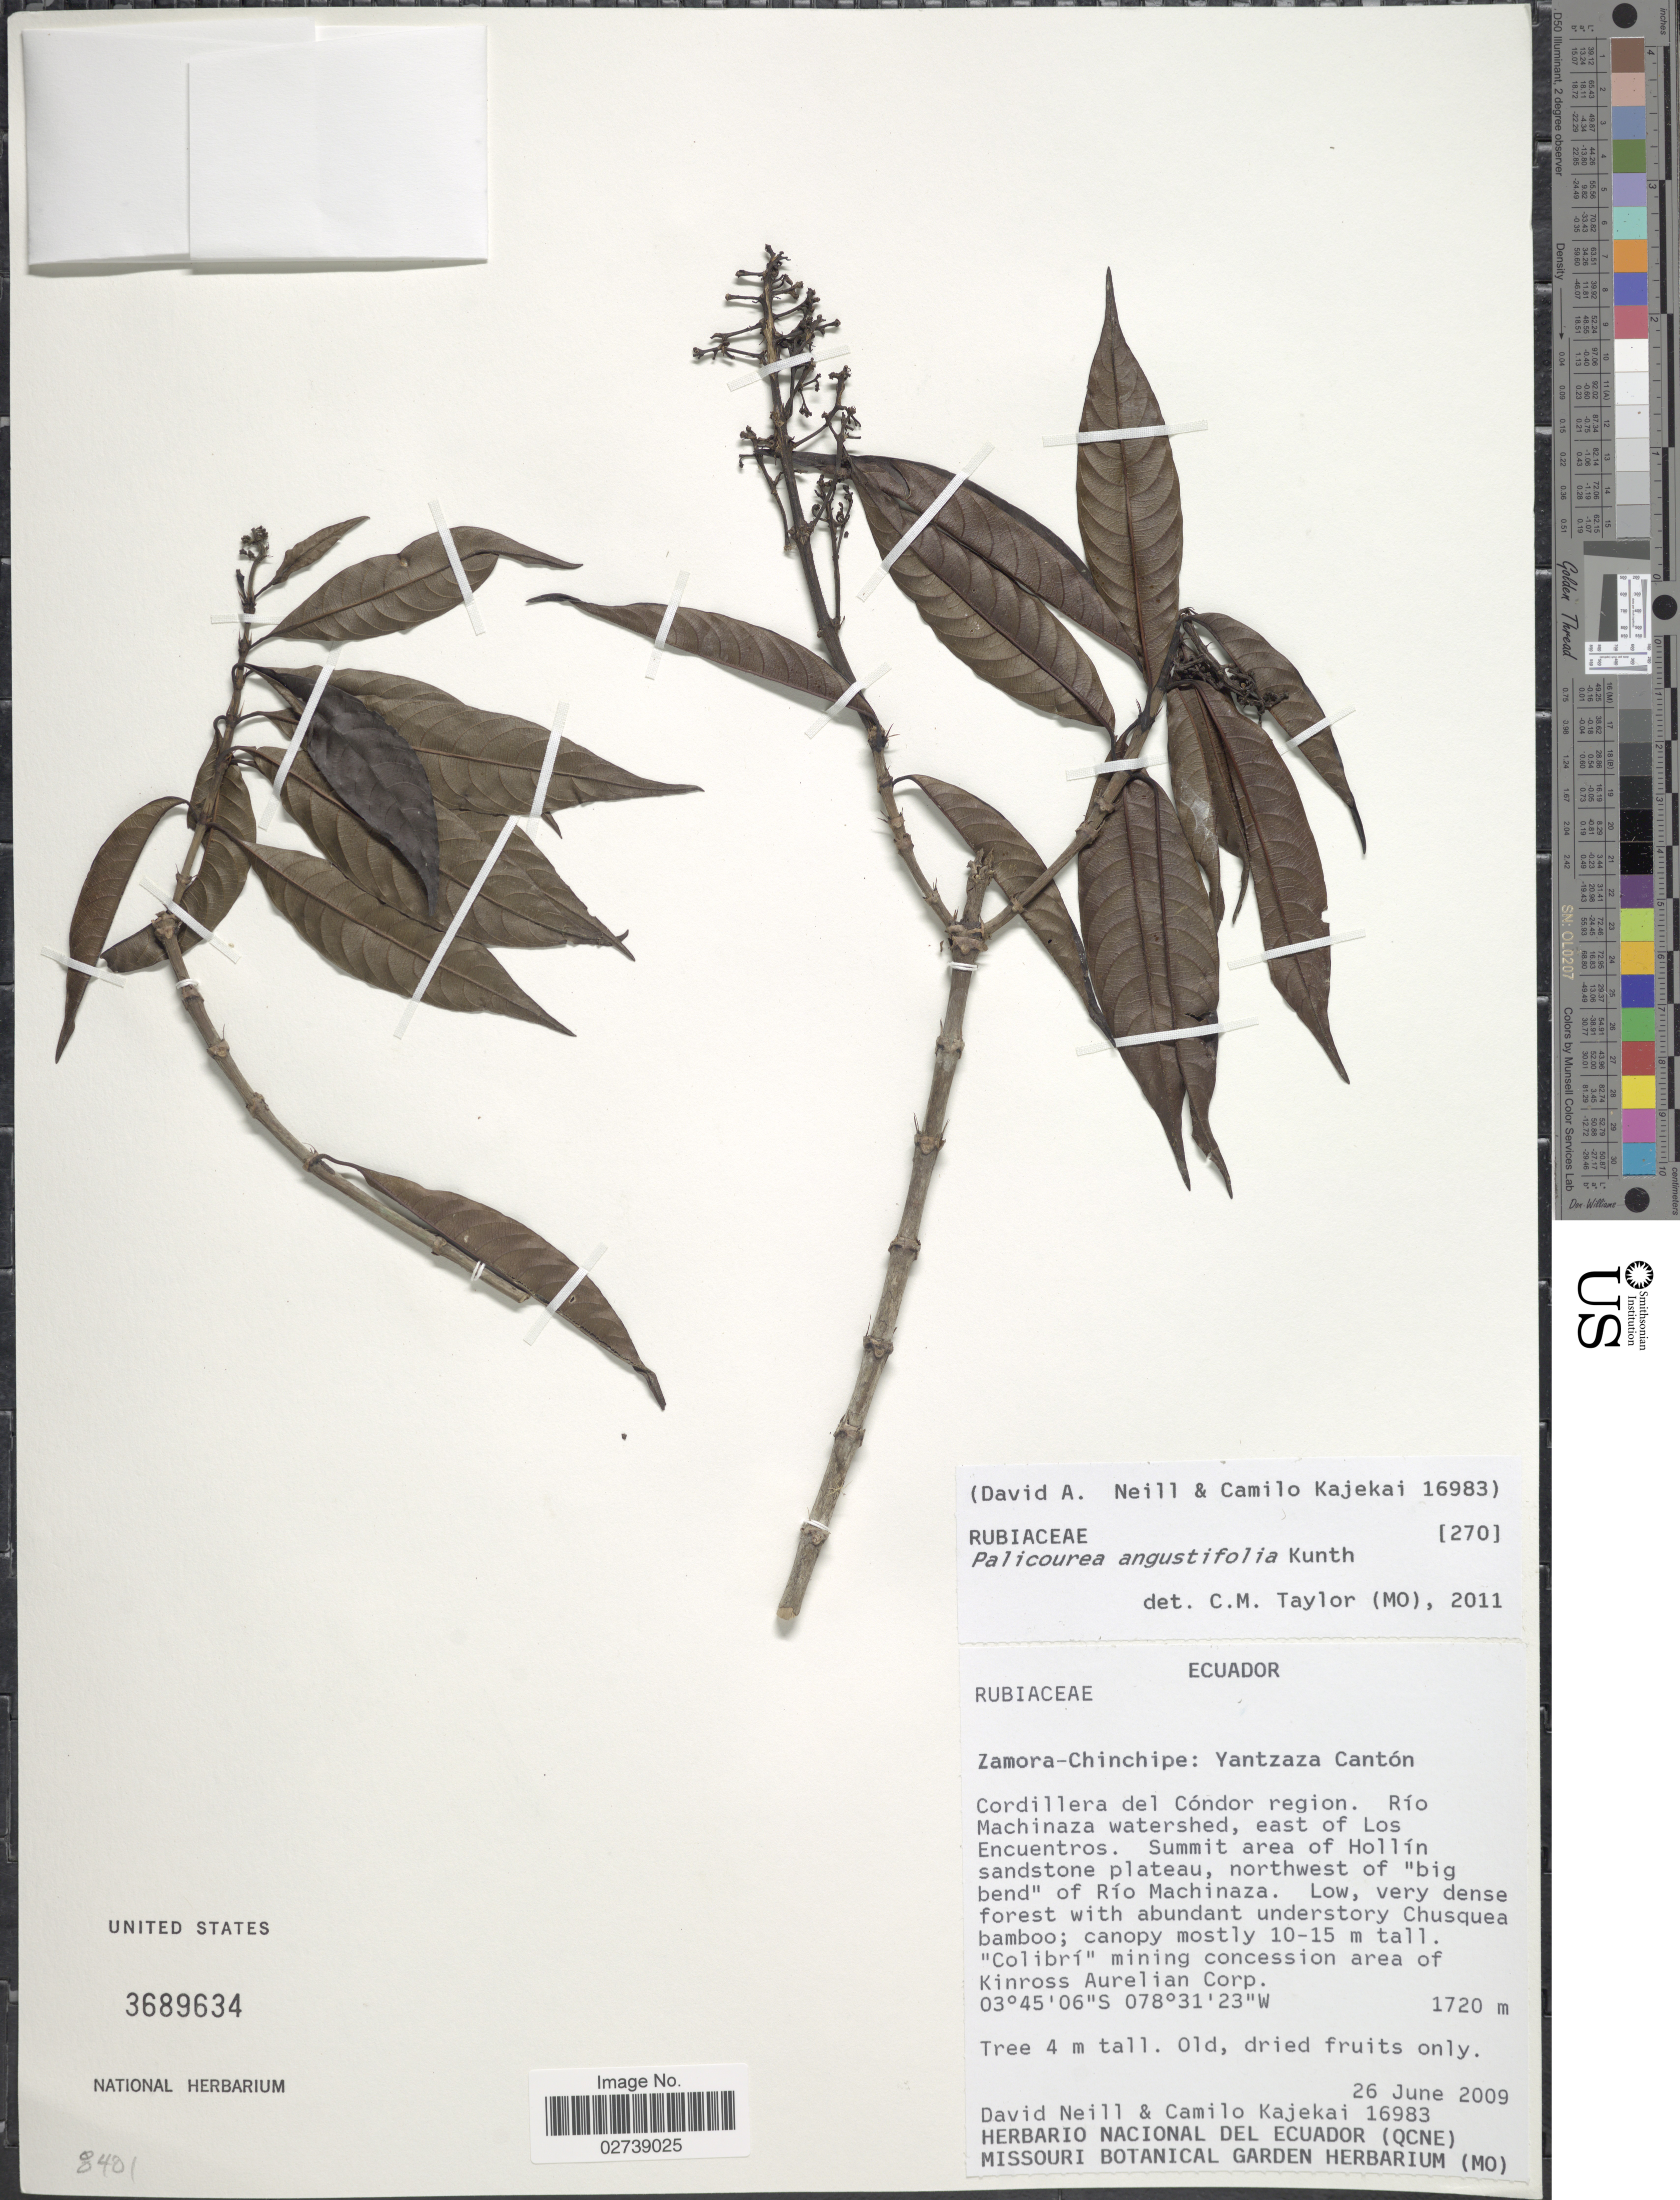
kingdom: Plantae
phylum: Tracheophyta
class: Magnoliopsida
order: Gentianales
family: Rubiaceae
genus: Palicourea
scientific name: Palicourea angustifolia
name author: Kunth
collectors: D. Neill & C. Kajekai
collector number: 16983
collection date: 2009-06-26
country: Ecuador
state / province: Zamora-Chinchipe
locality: Zamora-Chinchipe: Yantzaza Canton. Cordillera del Condor region. Rio Machinaza watershed, east of Los Encuentros. Summit area of Hollin sandstone plateau, northwest of "big bed" of Rio Machinaza.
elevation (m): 1720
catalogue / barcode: US 3689634